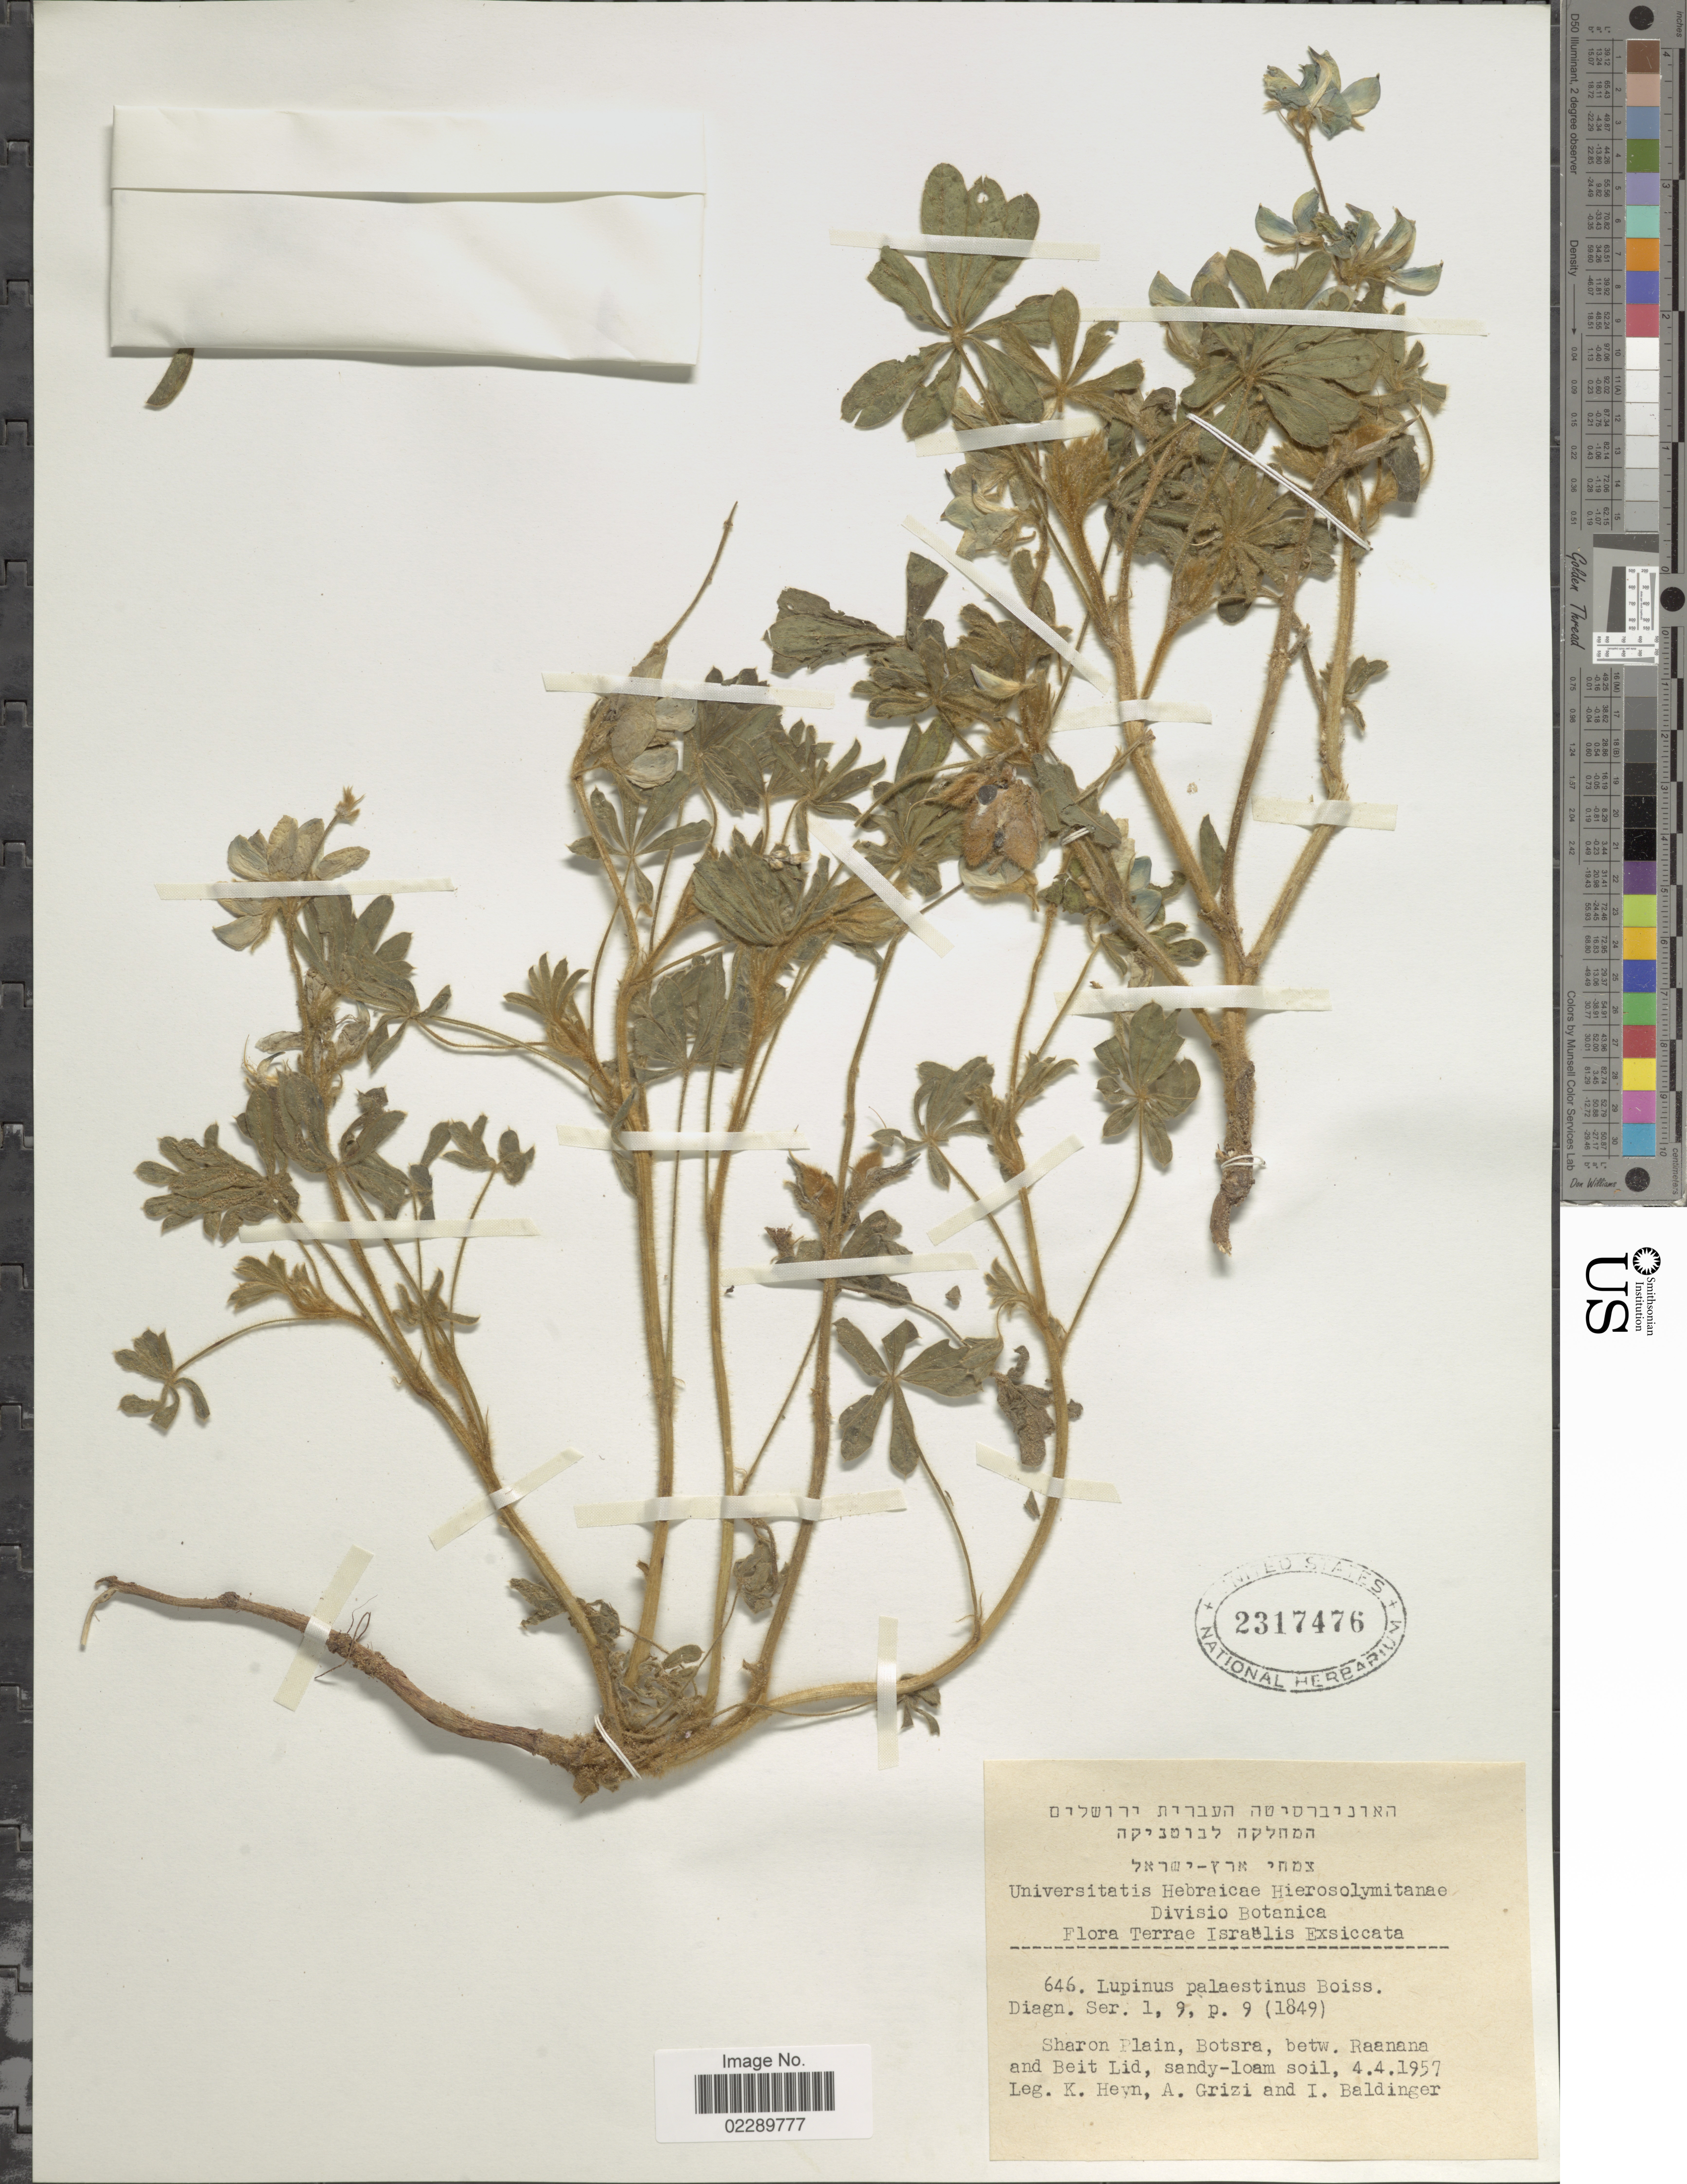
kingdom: Plantae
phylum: Tracheophyta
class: Magnoliopsida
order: Fabales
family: Fabaceae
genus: Lupinus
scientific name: Lupinus palaestinus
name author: Boiss.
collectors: K. Heyn, A. Grizi & I. Baldinger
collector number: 646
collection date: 1957-04-04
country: Israel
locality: Terrae Israëlis. Sharon Plain, Botsra, betw. Raanana and Beit Lid, sandy-loam soil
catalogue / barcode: US 2317476